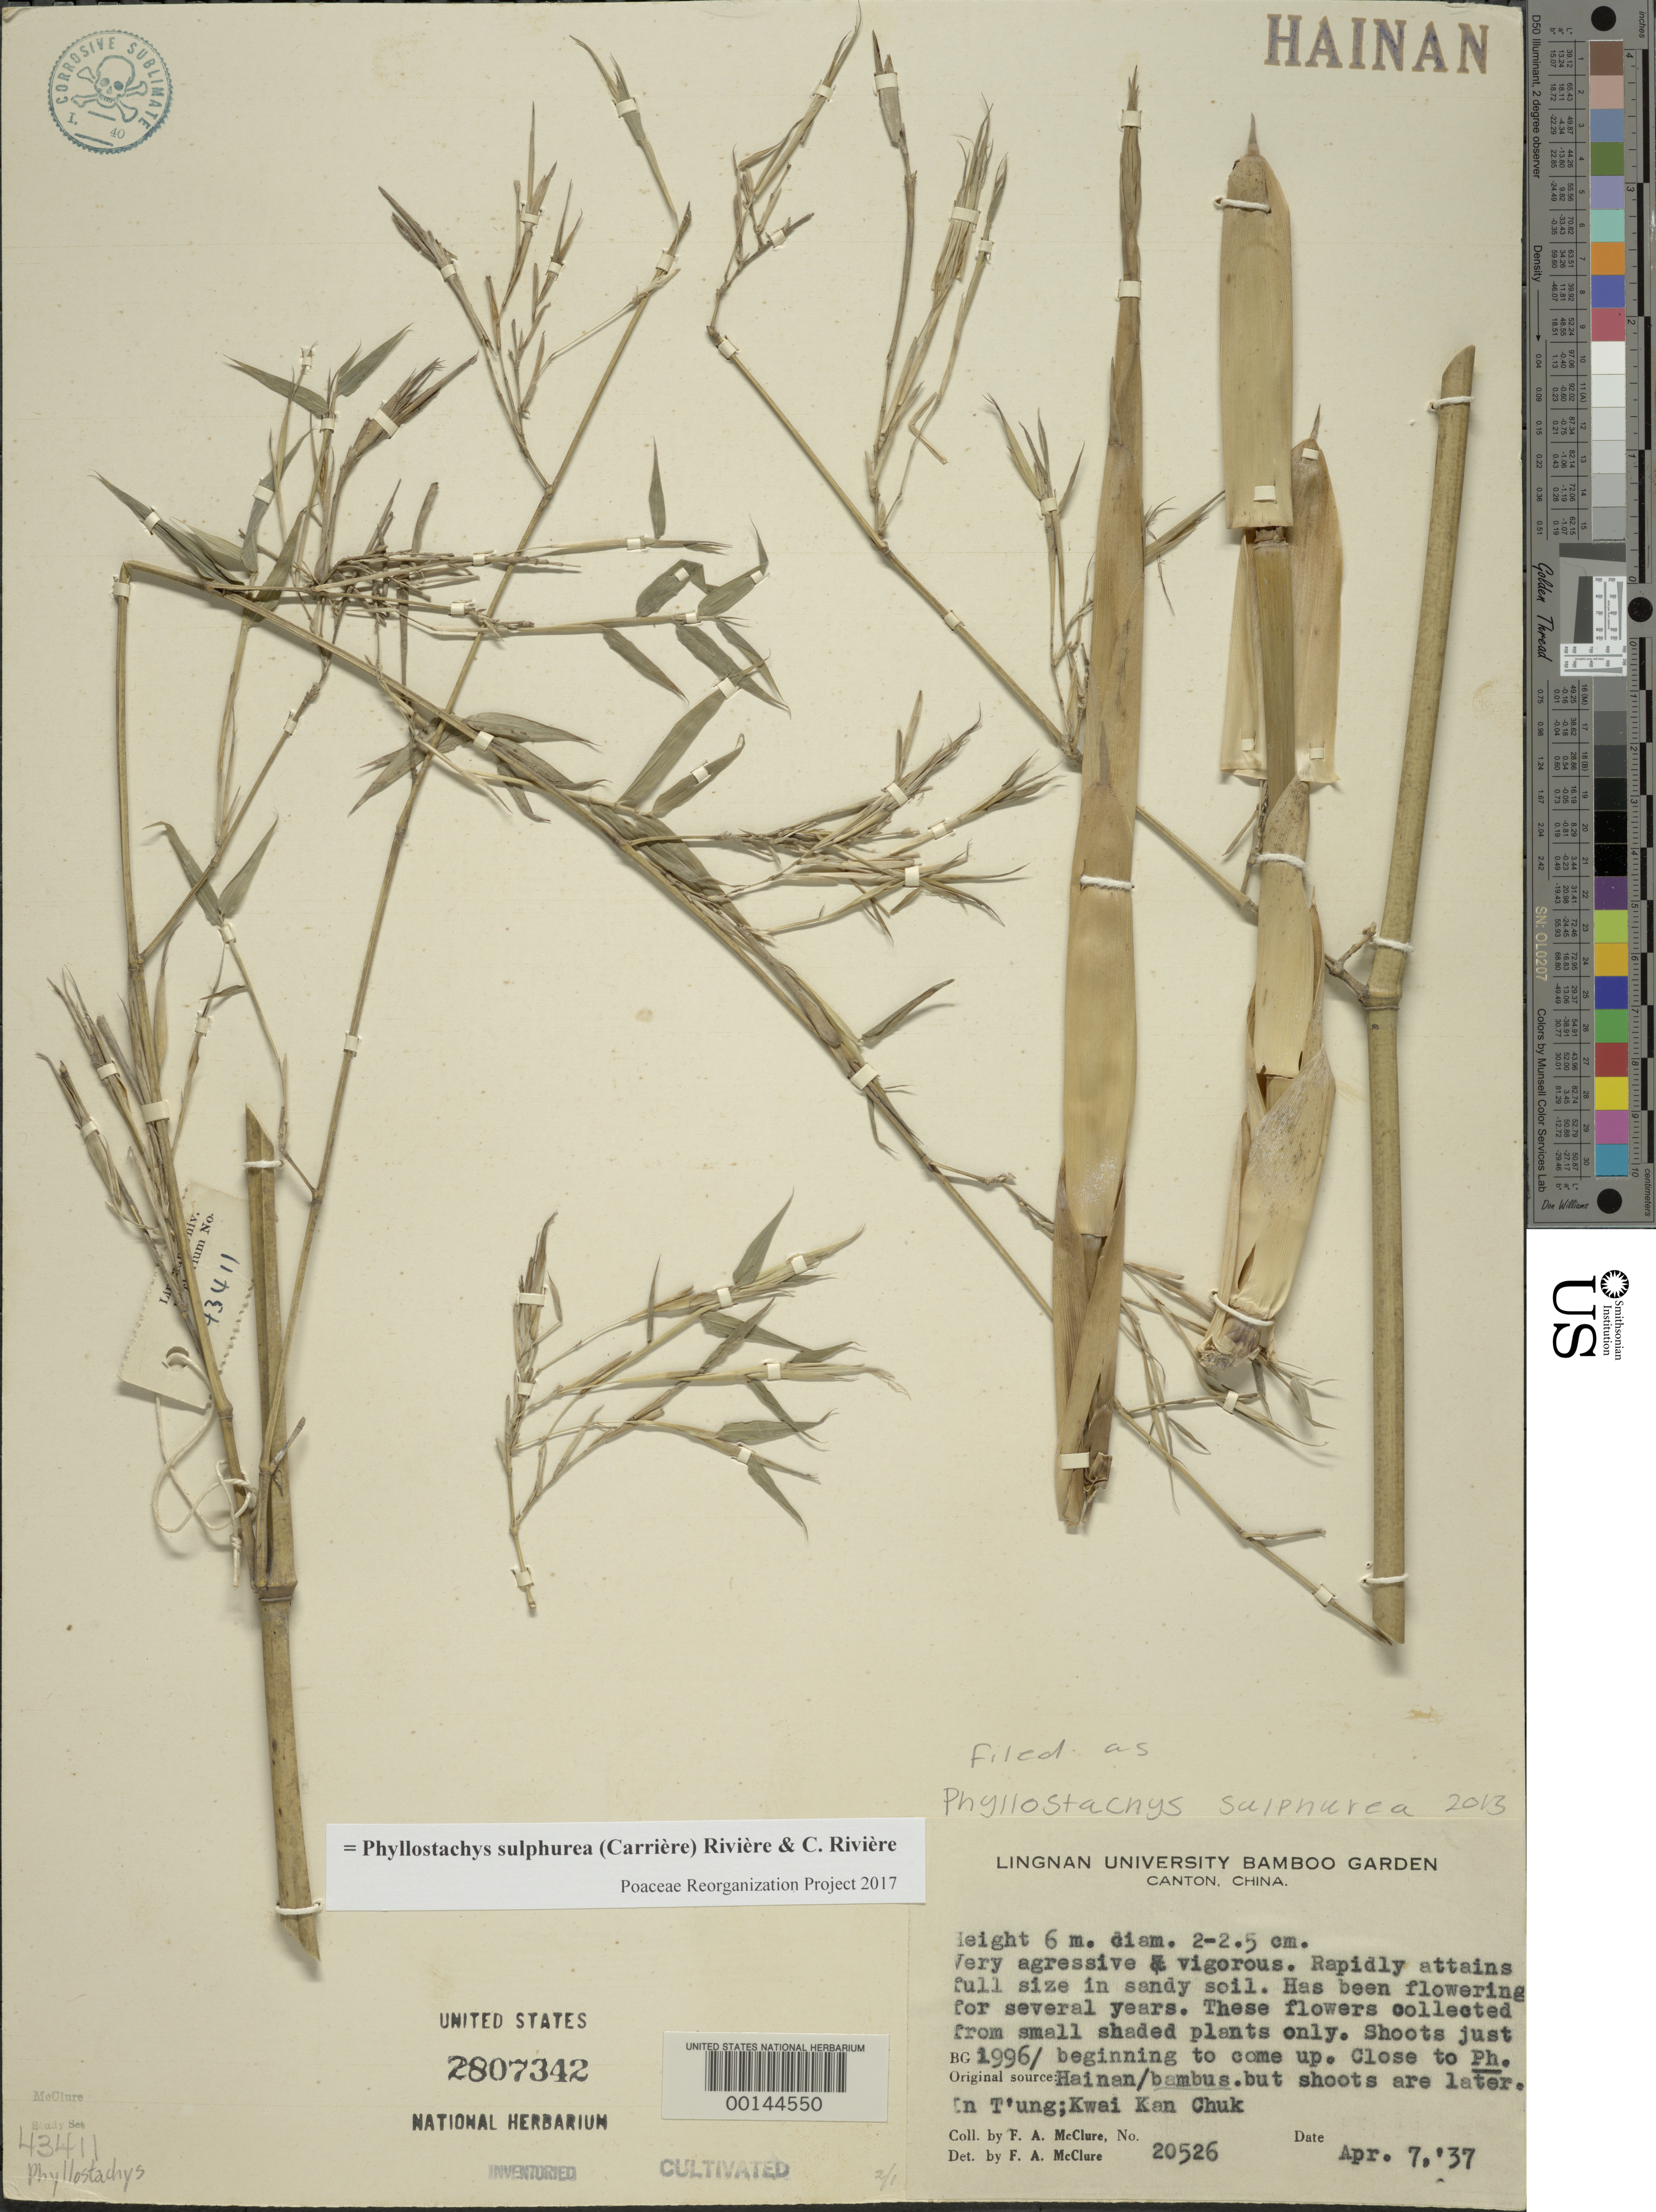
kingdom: Plantae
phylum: Tracheophyta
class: Liliopsida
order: Poales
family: Poaceae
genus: Phyllostachys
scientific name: Phyllostachys sulphurea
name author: (Carrière) Rivière & C. Rivière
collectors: F. A. McClure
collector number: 20526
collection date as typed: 07 Apr 1937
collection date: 1937-04-07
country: China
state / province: Guangdong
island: Honam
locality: Canton, lingnan univ. bg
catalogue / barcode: US 2807342